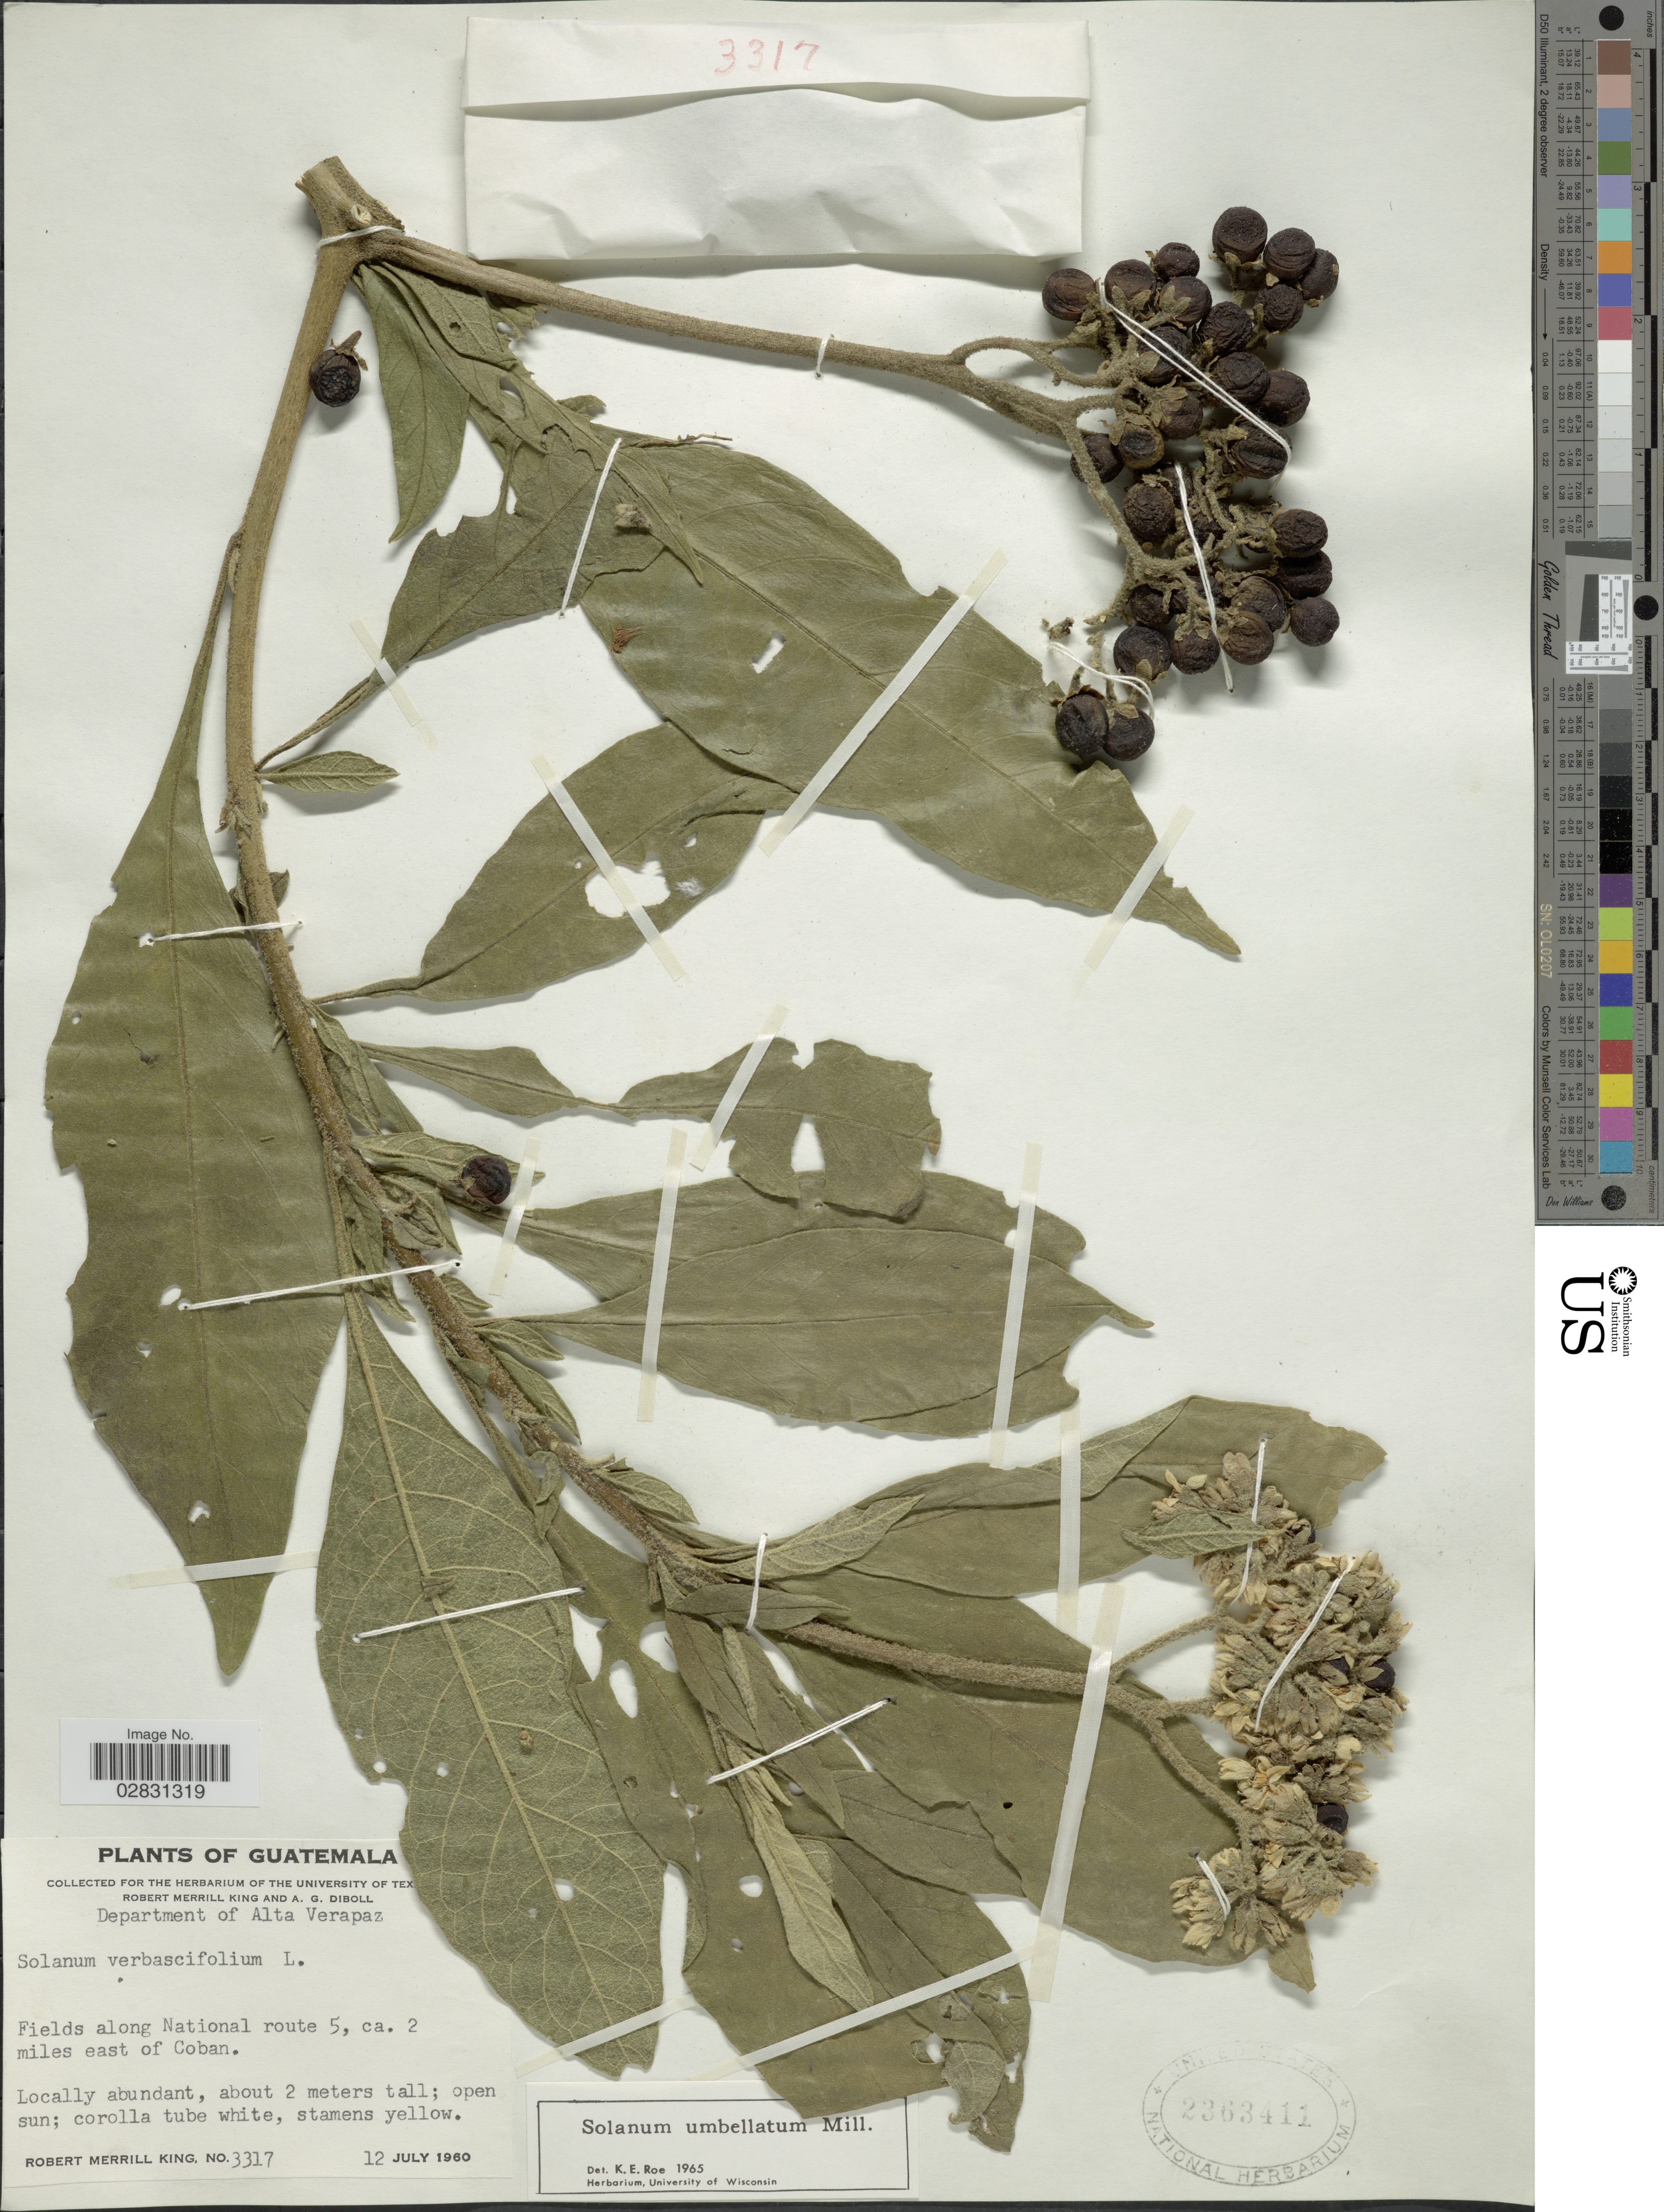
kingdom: Plantae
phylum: Tracheophyta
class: Magnoliopsida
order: Solanales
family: Solanaceae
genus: Solanum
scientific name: Solanum umbellatum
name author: Mill.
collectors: R. M. King & A. Diboll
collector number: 3317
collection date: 1960-07-12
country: Guatemala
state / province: Alta Verapaz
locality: Department of Alta Verapaz. Fields along National route 5, ca. 2 miles east of Coban.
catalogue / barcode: US 2363411